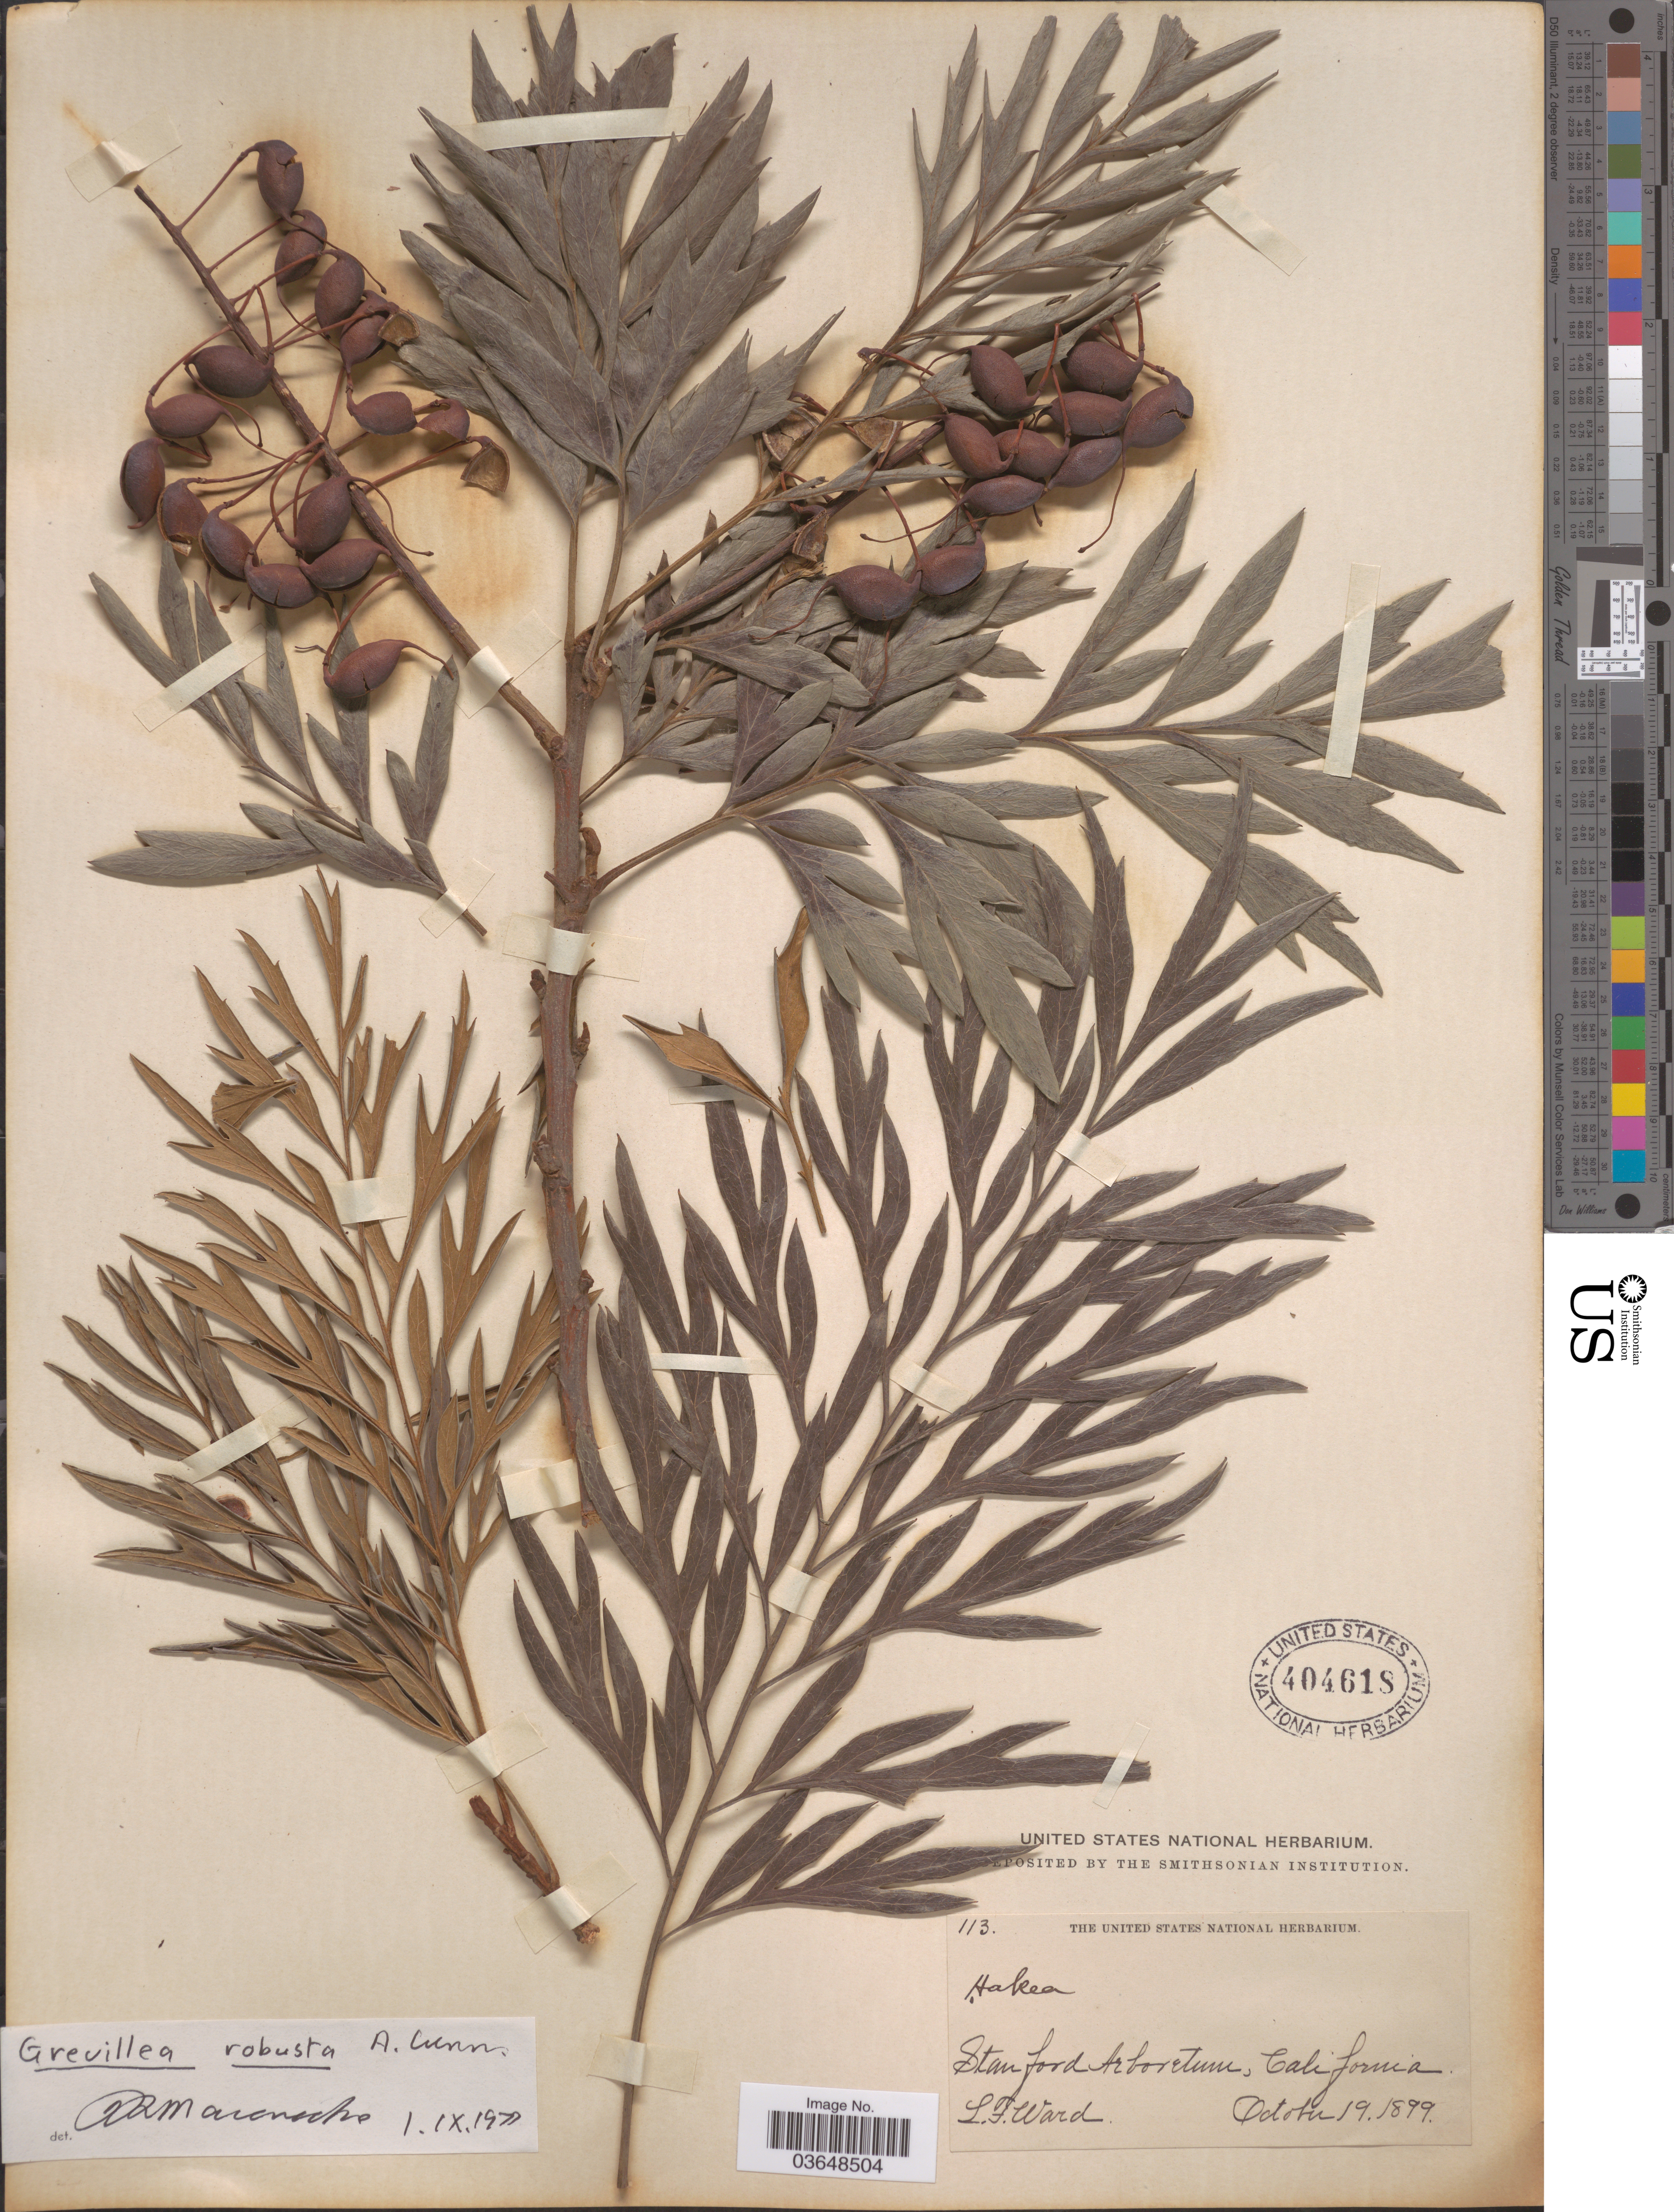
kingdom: Plantae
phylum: Tracheophyta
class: Magnoliopsida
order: Proteales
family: Proteaceae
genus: Grevillea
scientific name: Grevillea robusta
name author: A. Cunn.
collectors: L. Ward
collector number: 113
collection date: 1899-10-19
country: United States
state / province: California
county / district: Santa Clara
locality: Stanford Arboretum.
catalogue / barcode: US 404618